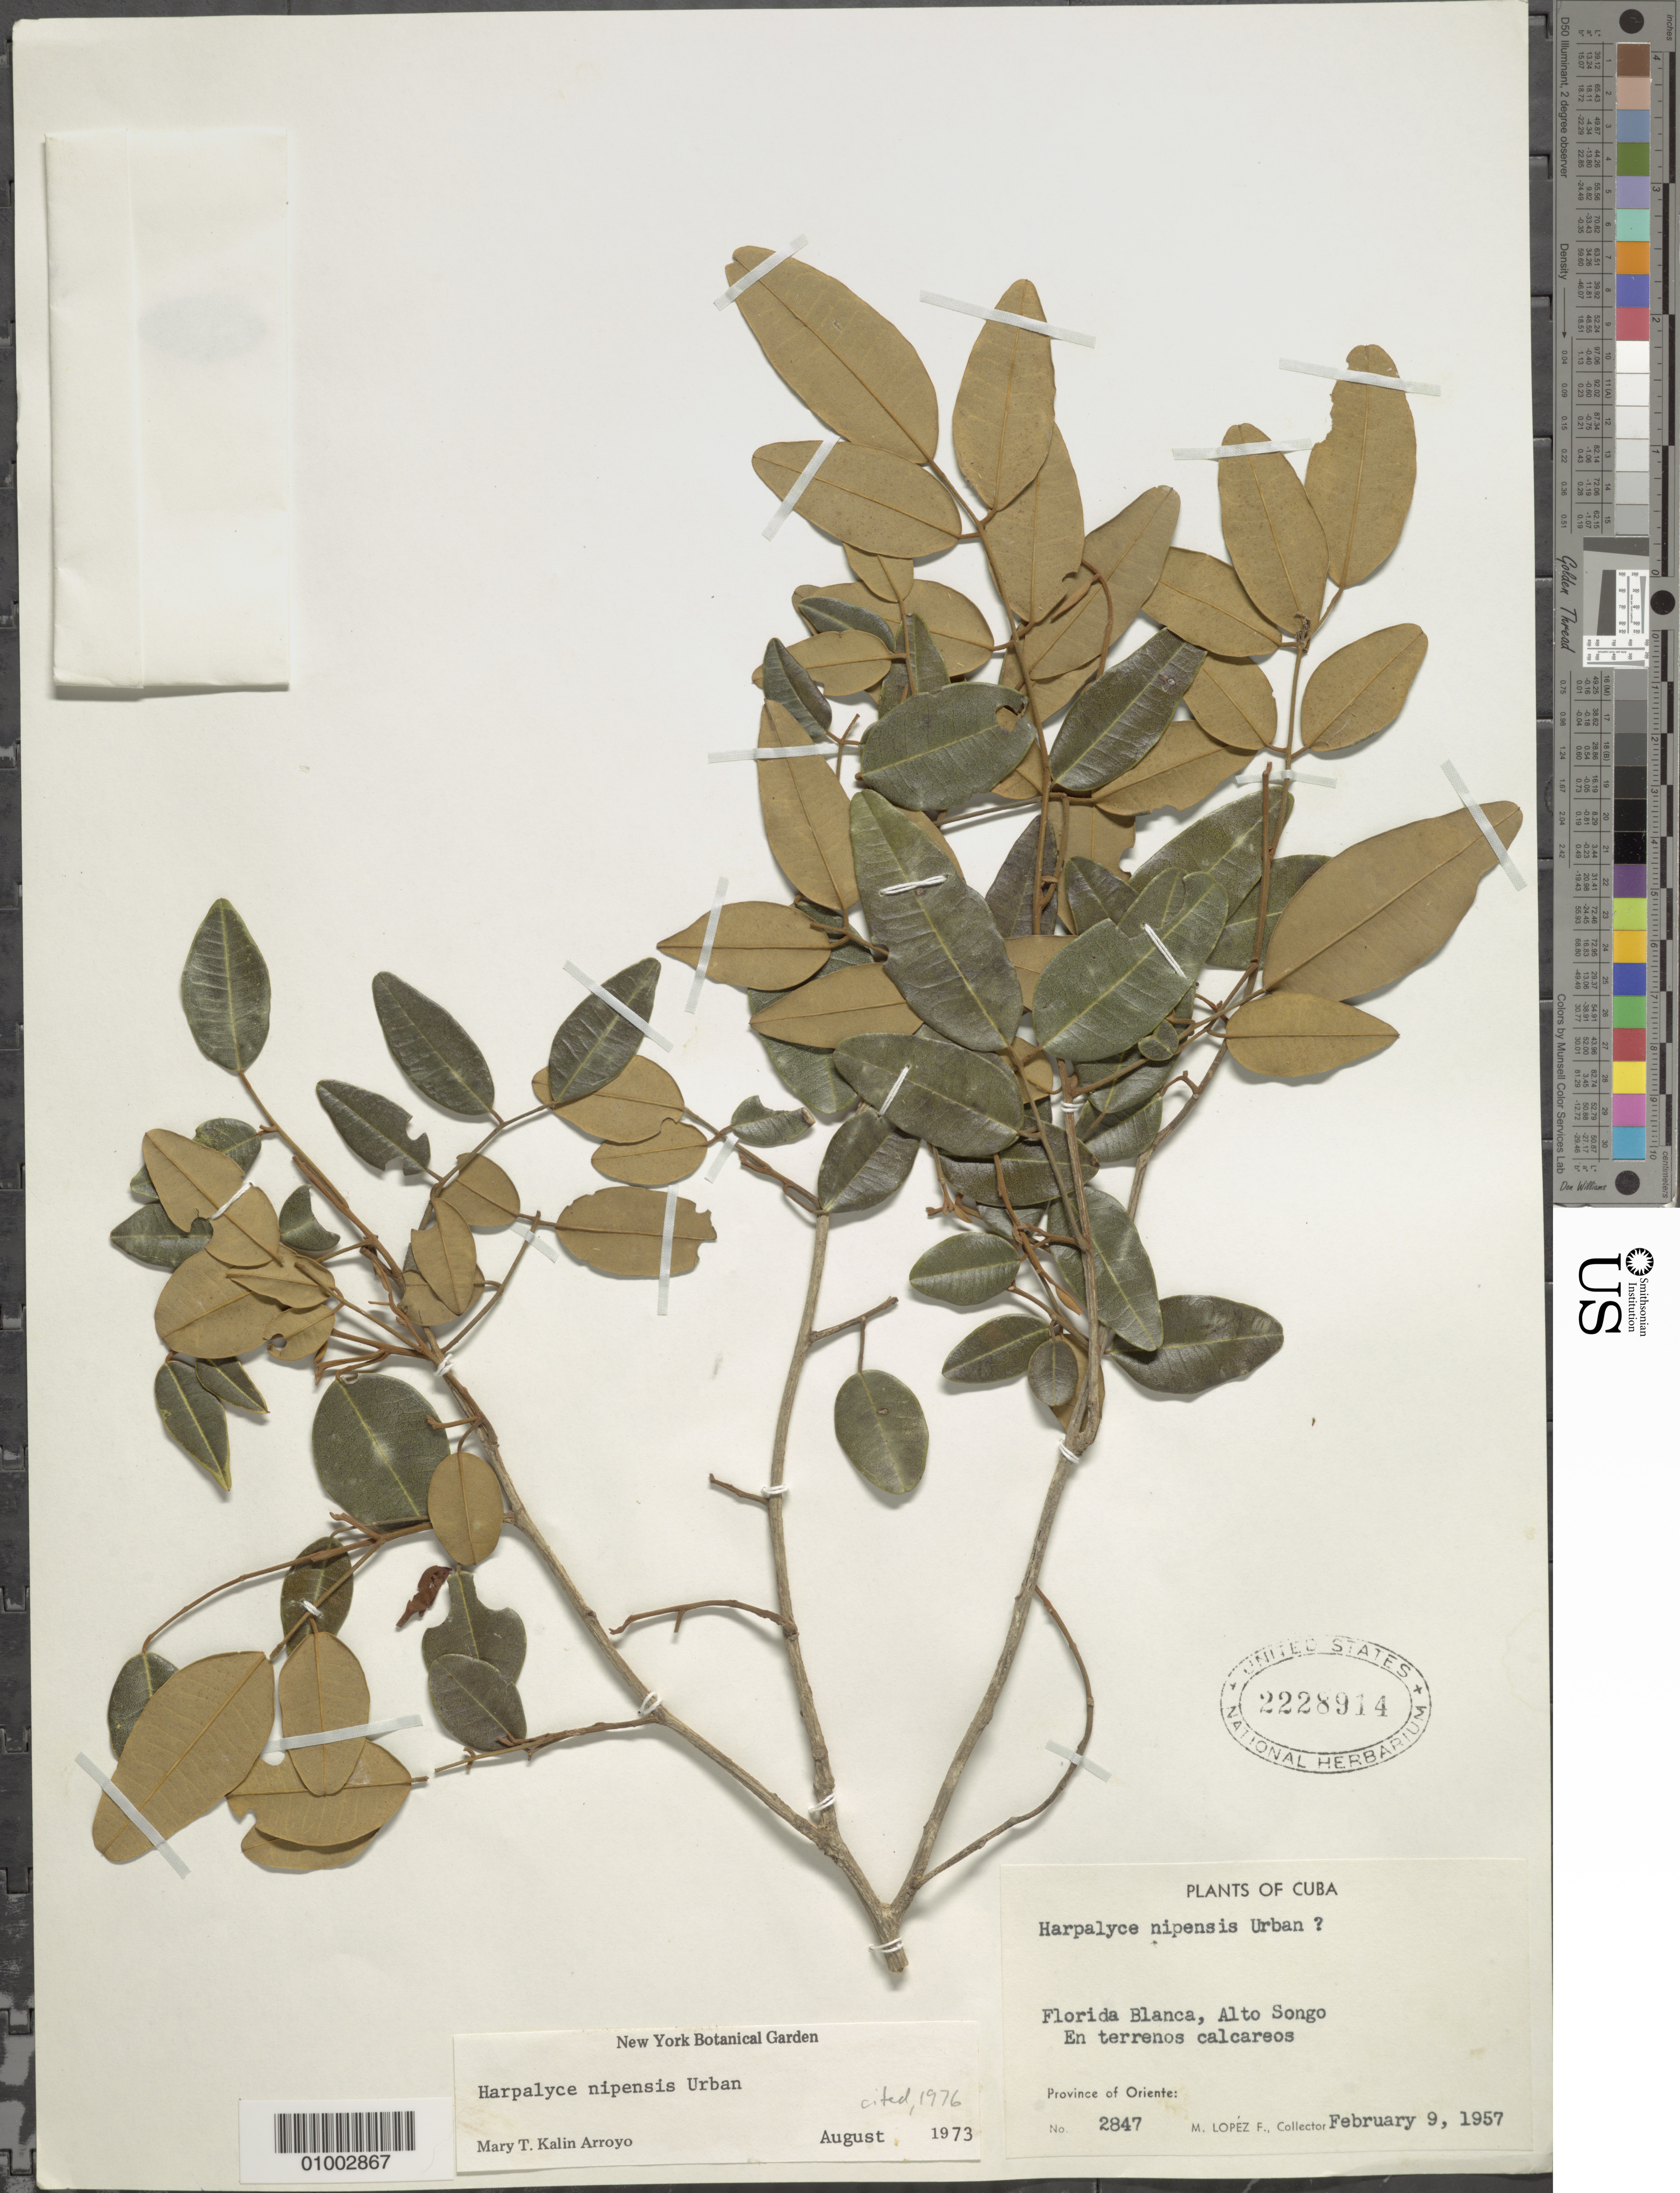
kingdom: Plantae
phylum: Tracheophyta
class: Magnoliopsida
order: Fabales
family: Fabaceae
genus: Harpalyce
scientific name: Harpalyce nipensis var. nipensis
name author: Urb.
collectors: M. López Figueiras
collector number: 2847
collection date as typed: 09 Feb 1957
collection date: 1957-02-09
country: Cuba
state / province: Oriente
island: Cuba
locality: Florida Blanca, Alto Songo, En terrenos calcareos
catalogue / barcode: US 2228914